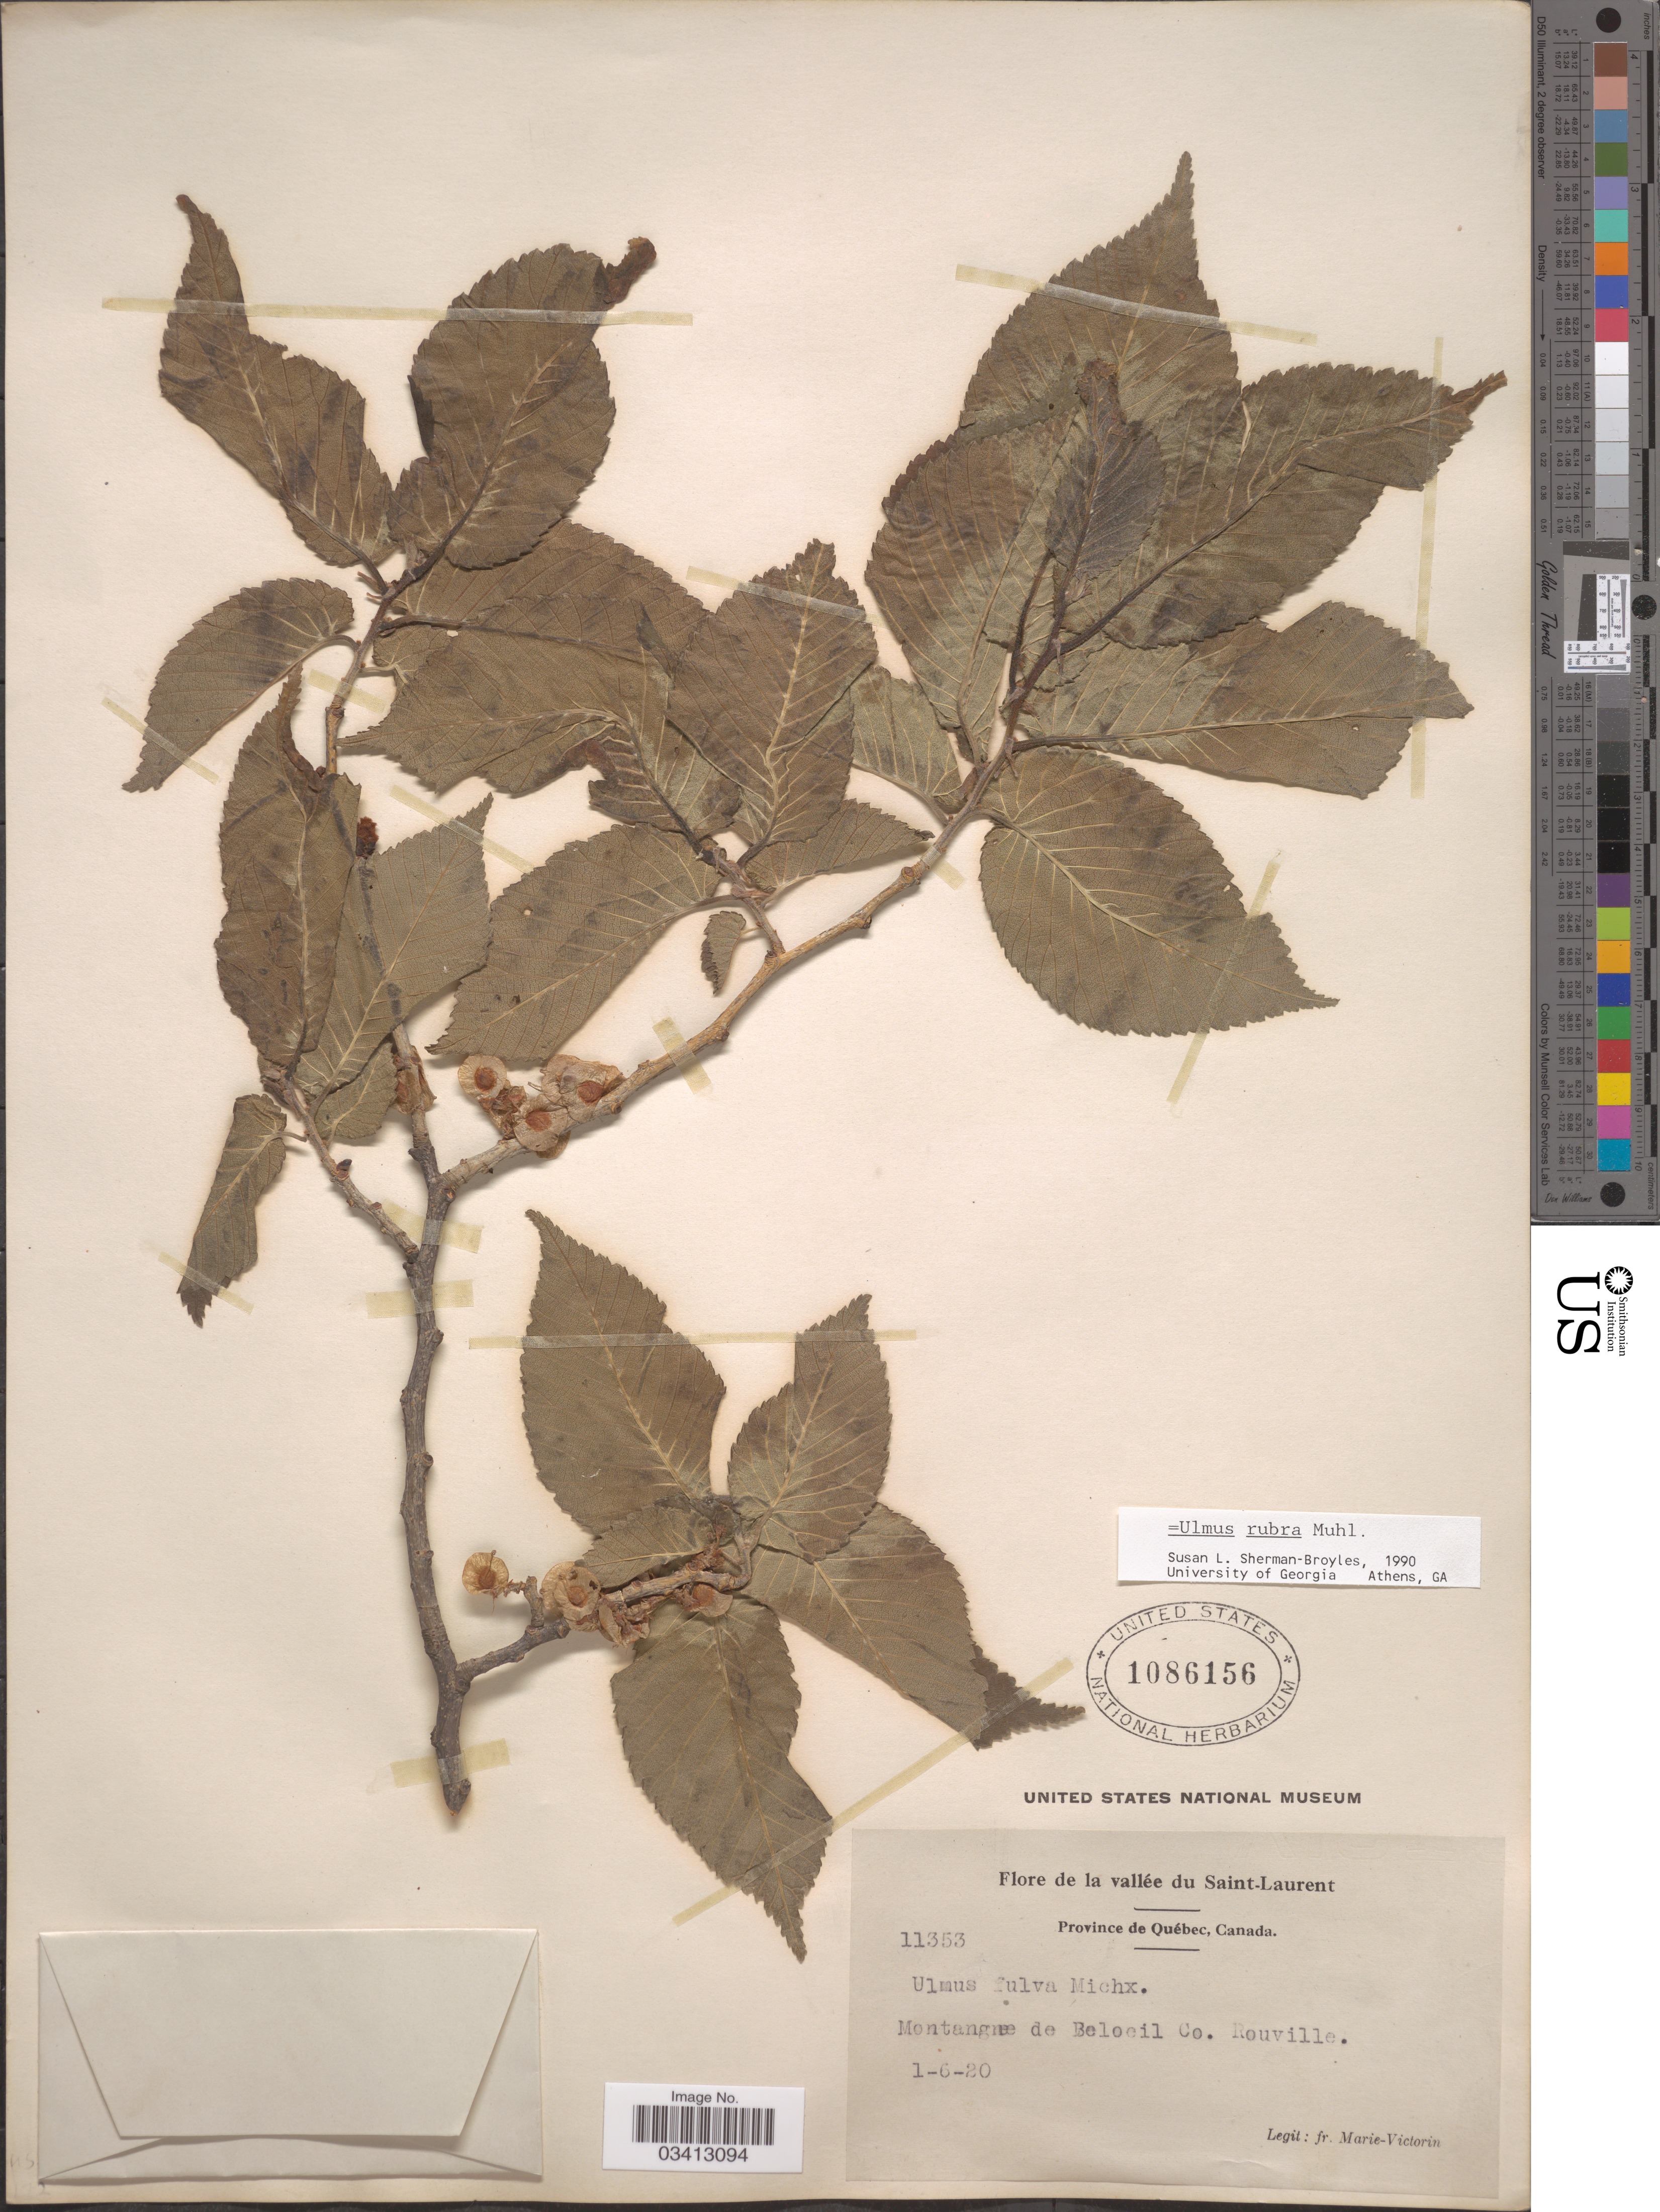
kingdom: Plantae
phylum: Tracheophyta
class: Magnoliopsida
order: Rosales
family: Ulmaceae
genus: Ulmus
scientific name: Ulmus rubra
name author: Muhl.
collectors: F. Marie-Victorin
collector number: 11353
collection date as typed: Transcribed d/m/y: 1/6/20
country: Canada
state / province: Quebec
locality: De la vallée du Saint-Laurent. Montagne de Beloeil Co. Rouville.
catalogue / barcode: US 1086156